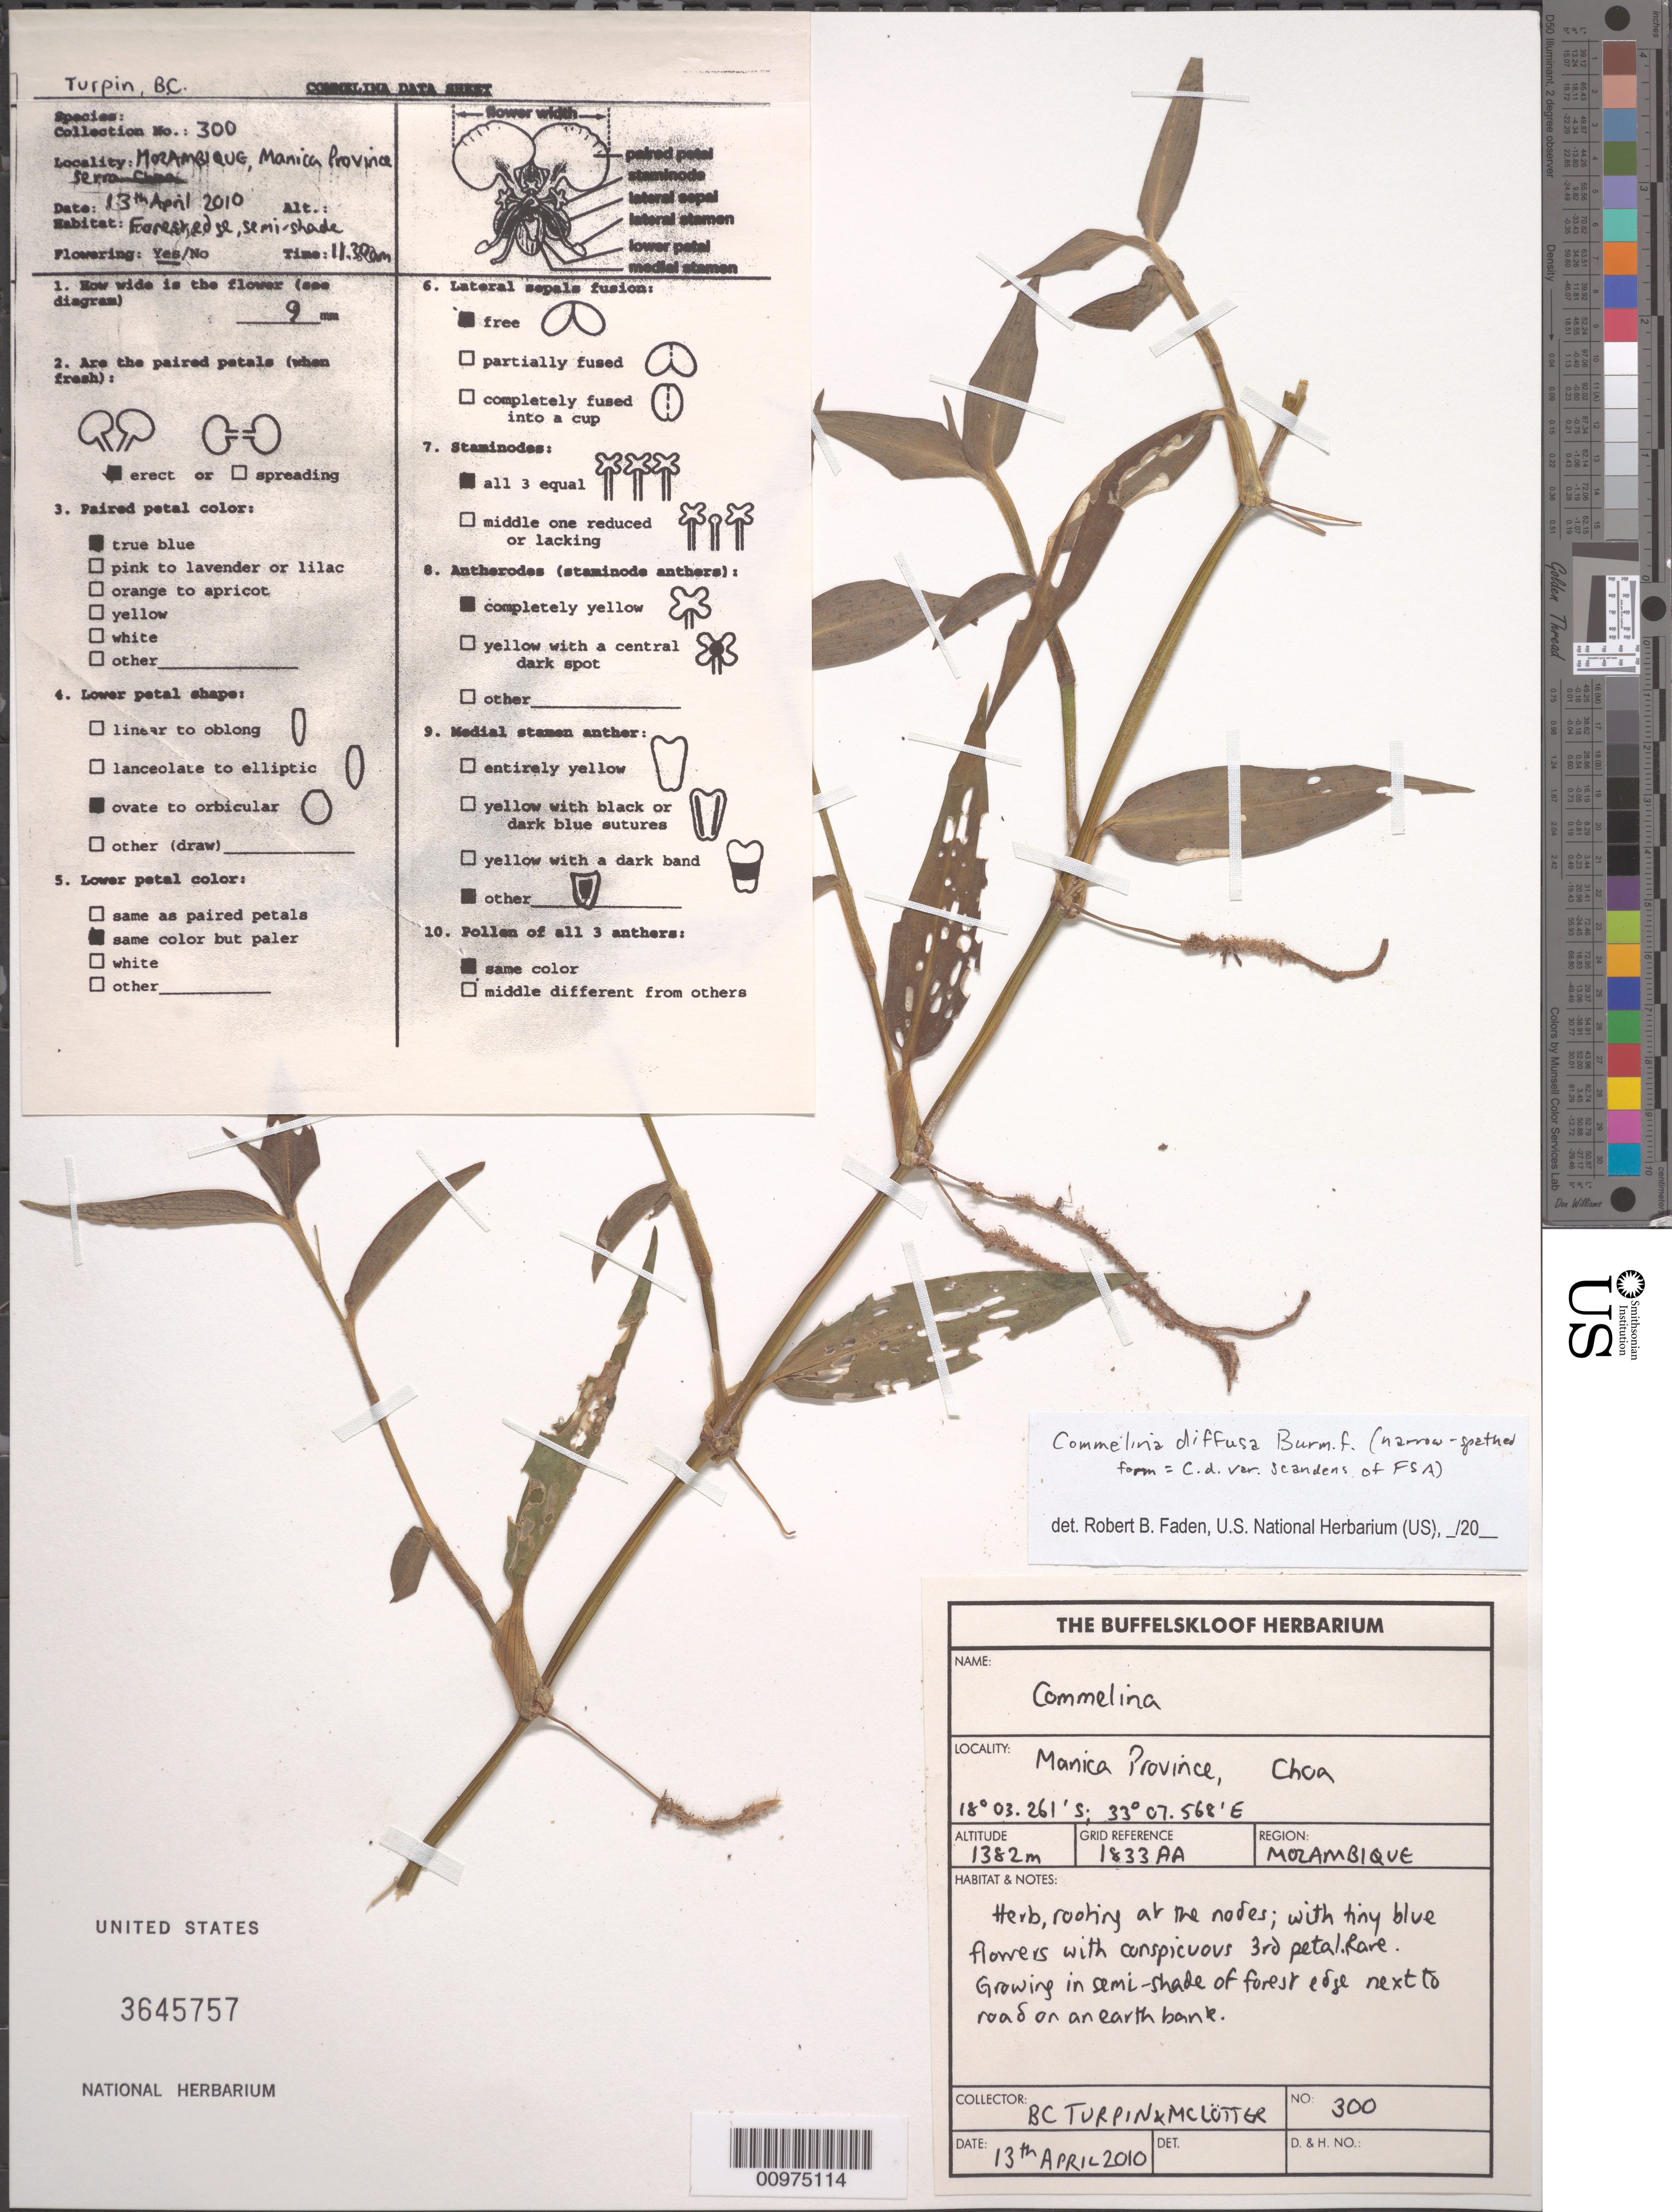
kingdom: Plantae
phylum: Tracheophyta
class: Liliopsida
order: Commelinales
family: Commelinaceae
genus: Commelina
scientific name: Commelina diffusa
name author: Burm. f.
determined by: Faden, Robert B., (US), Smithsonian Institution - National Museum of Natural History (UNITED STATES)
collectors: B. C. Turpin & M. Lötter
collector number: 300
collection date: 2010-04-13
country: Mozambique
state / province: Manica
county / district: Choa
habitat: Rare. Growing in semi-shade of forest edge next to road on an earth bank.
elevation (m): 1382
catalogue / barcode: US 3645757